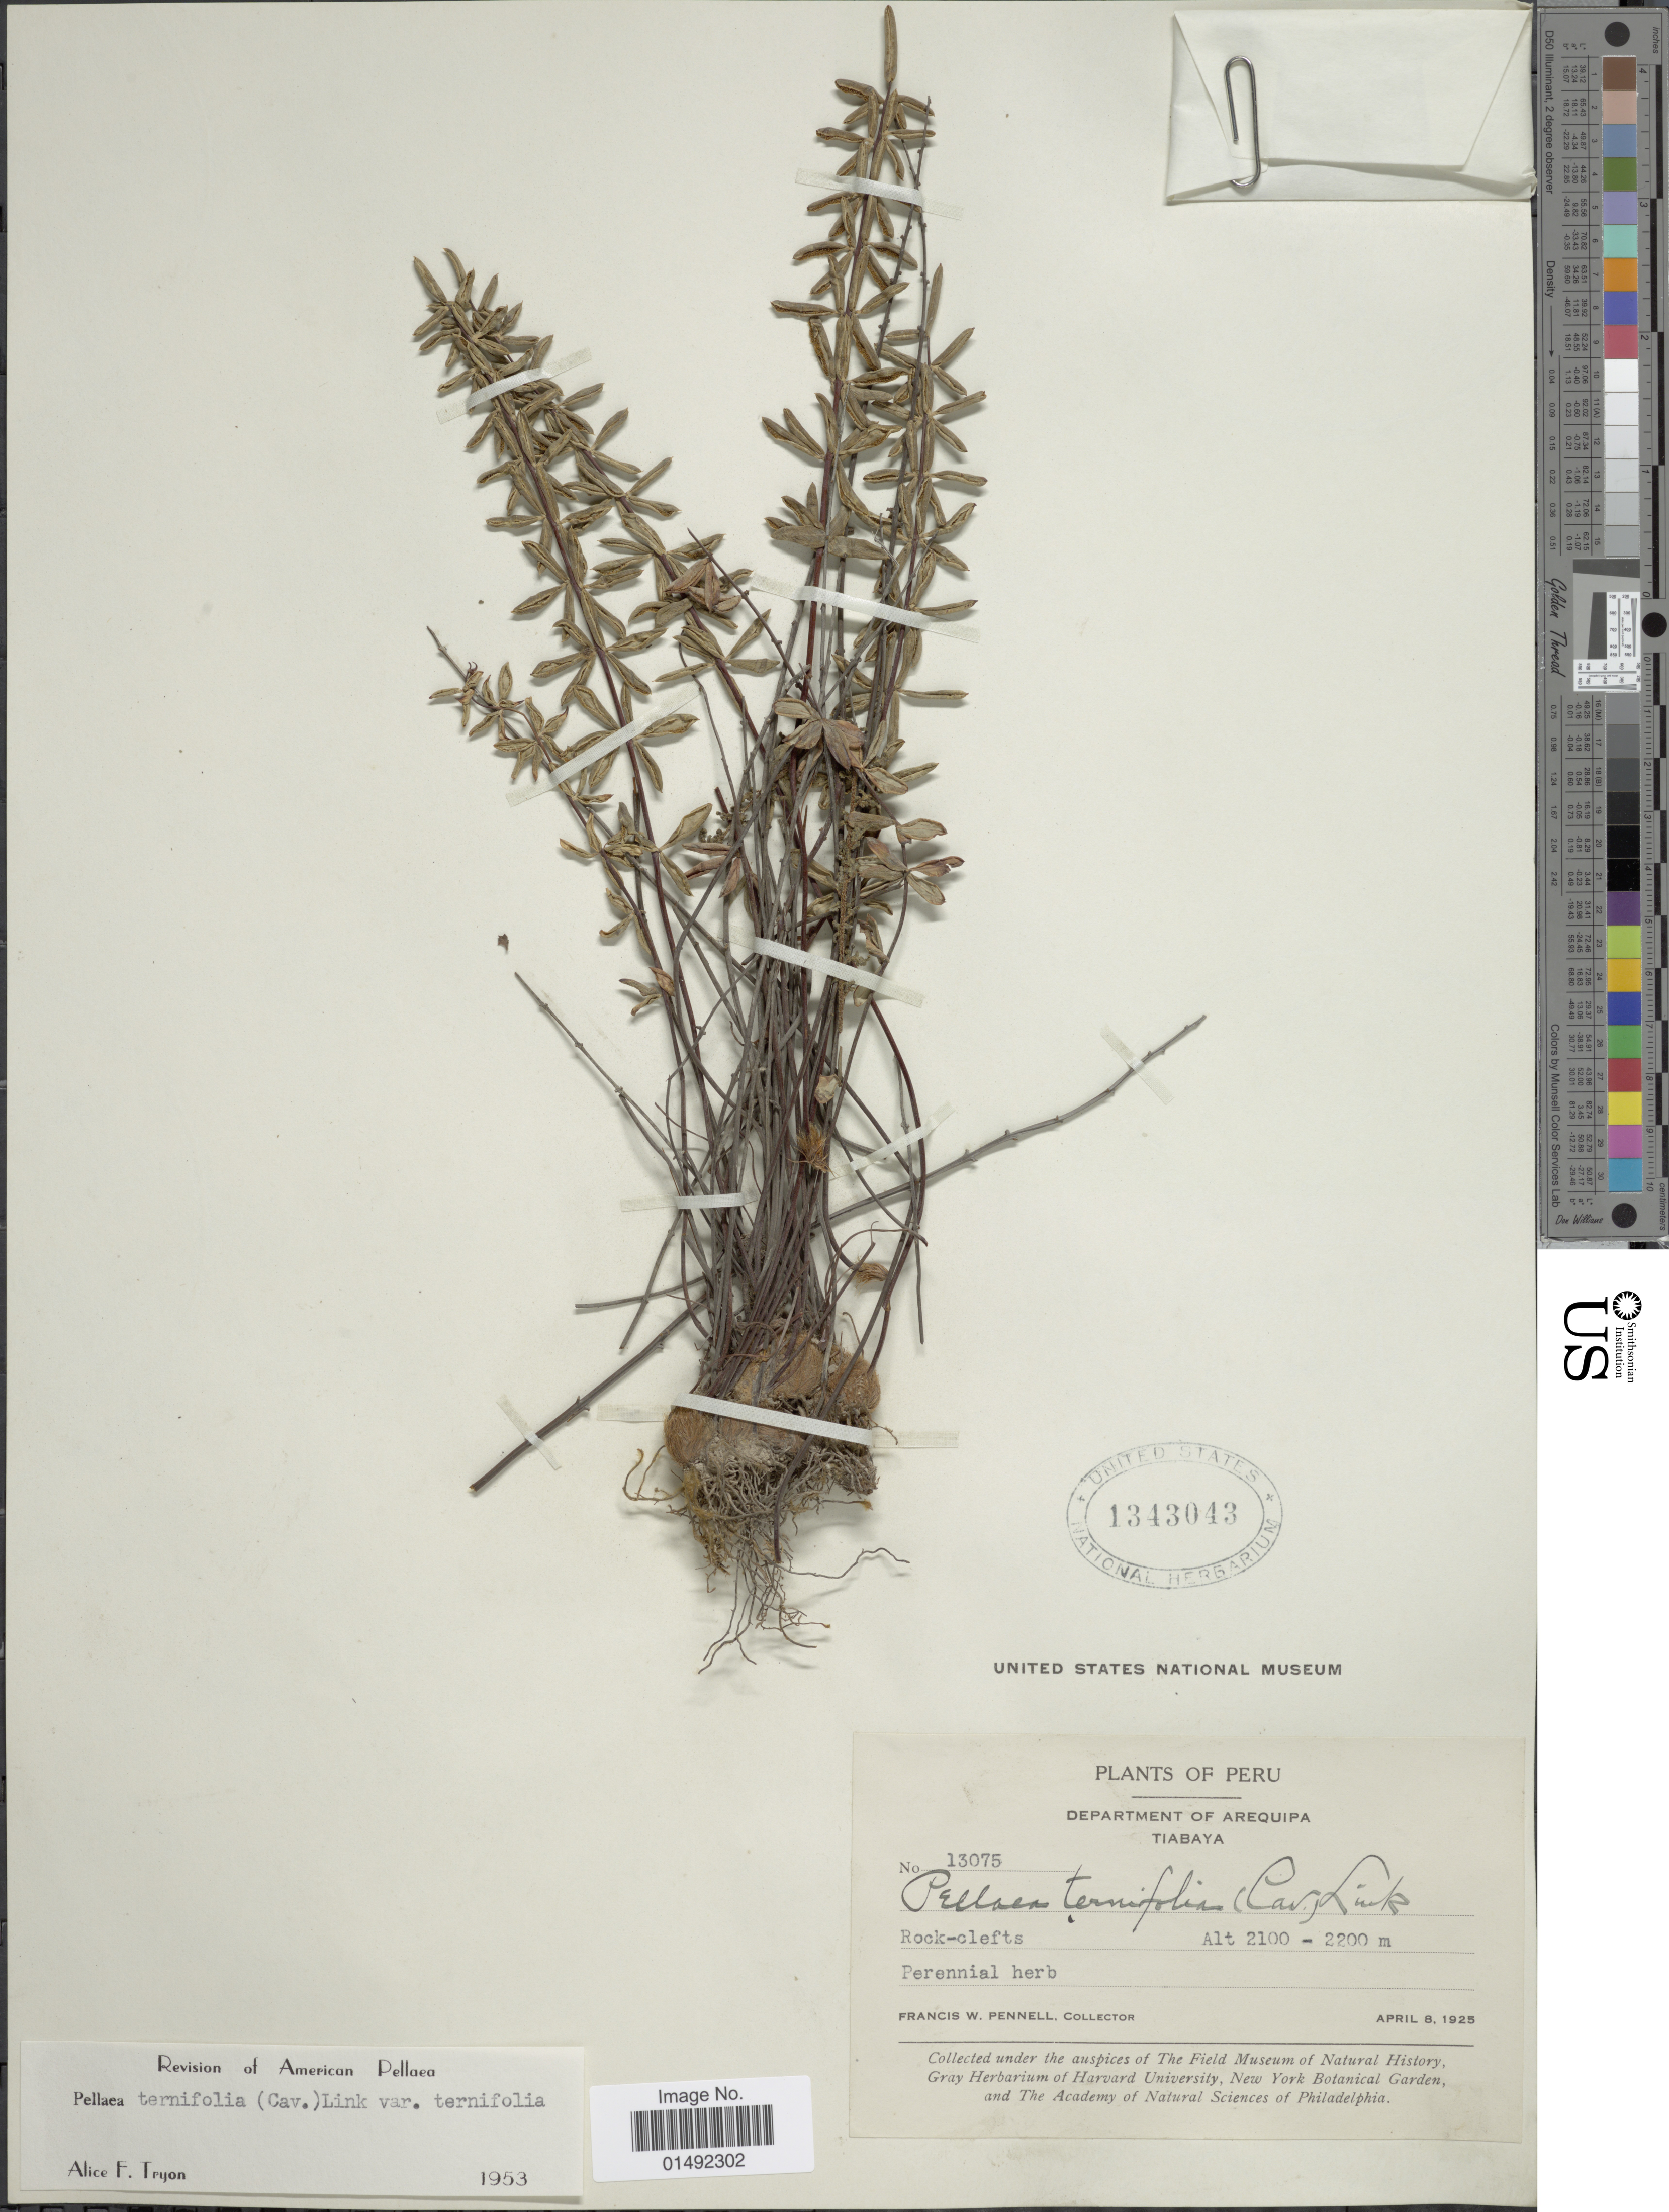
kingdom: Plantae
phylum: Tracheophyta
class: Polypodiopsida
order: Polypodiales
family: Pteridaceae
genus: Pellaea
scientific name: Pellaea ternifolia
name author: (Cav.) Link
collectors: F. W. Pennell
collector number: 13075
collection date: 1925-04-08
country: Peru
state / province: Arequipa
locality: Department of Arequipa, Tiabaya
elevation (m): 2100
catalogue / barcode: US 1343043